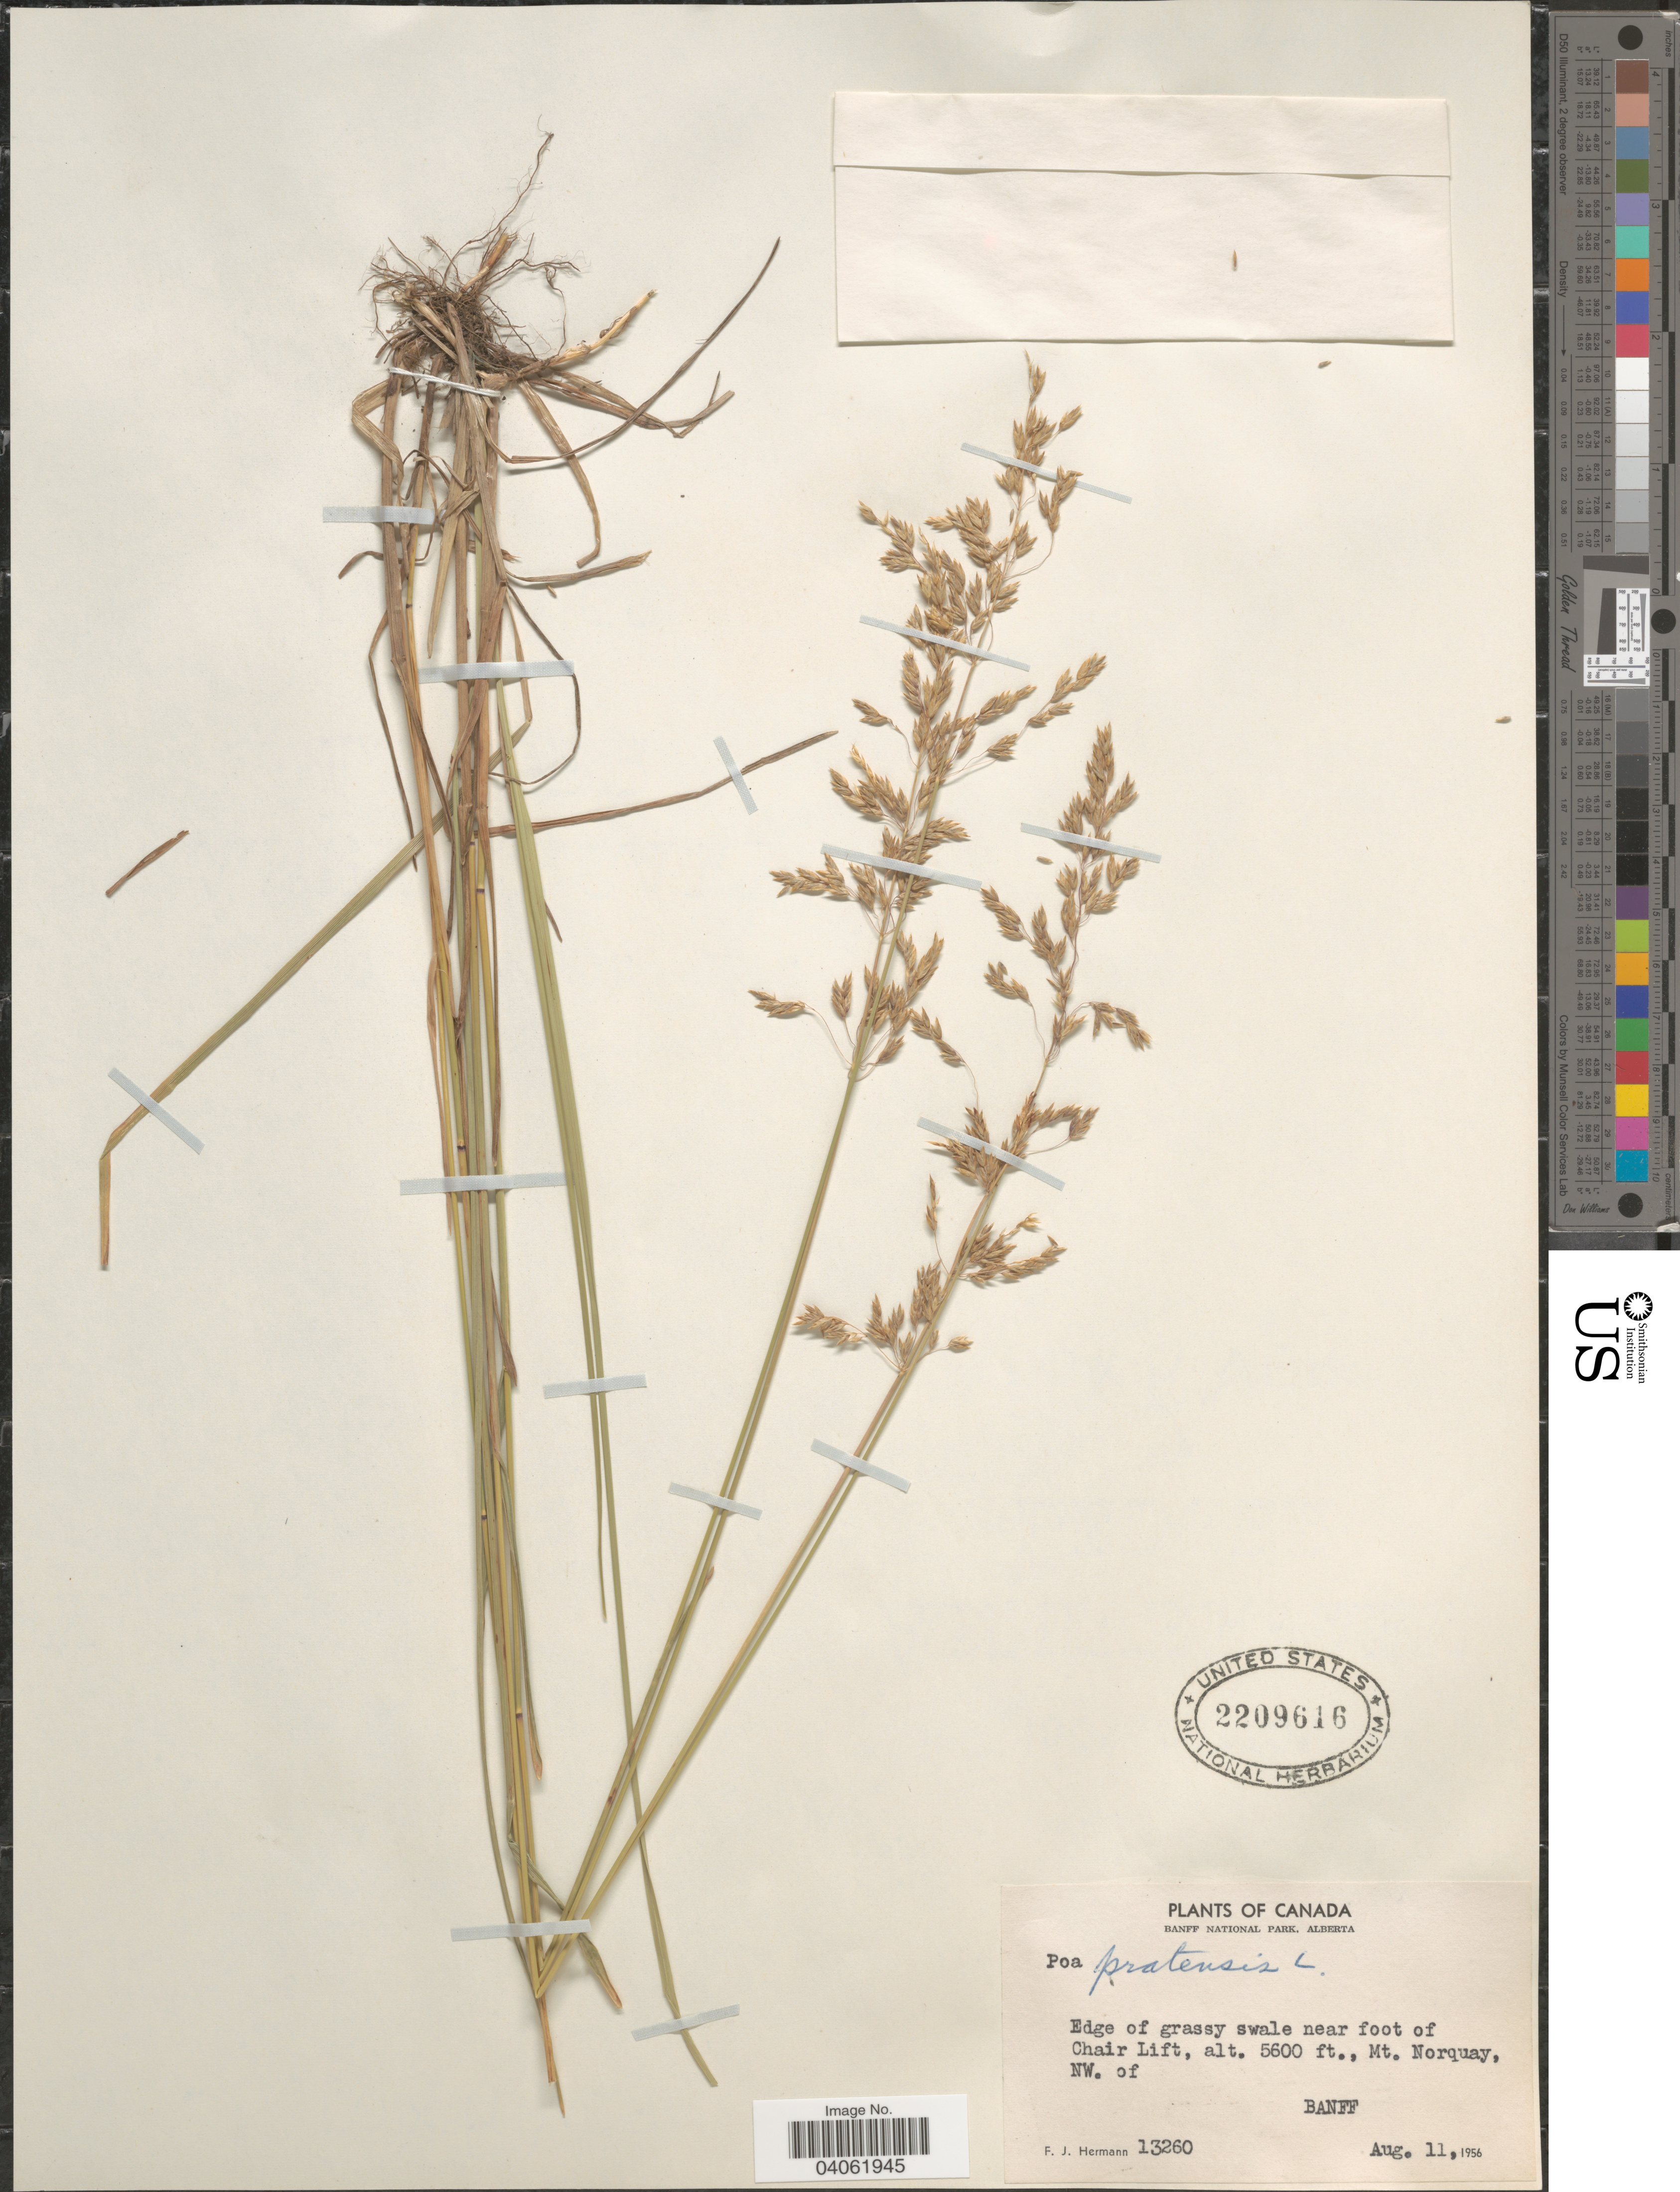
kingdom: Plantae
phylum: Tracheophyta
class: Liliopsida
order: Poales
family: Poaceae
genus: Poa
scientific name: Poa pratensis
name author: L.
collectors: F. J. Hermann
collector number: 13260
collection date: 1956-08-11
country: Canada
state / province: Alberta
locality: Banff National Park. Near foot of Chair Lift, Mt. Norquay, NW. of Banff.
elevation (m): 1707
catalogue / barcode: US 2209616